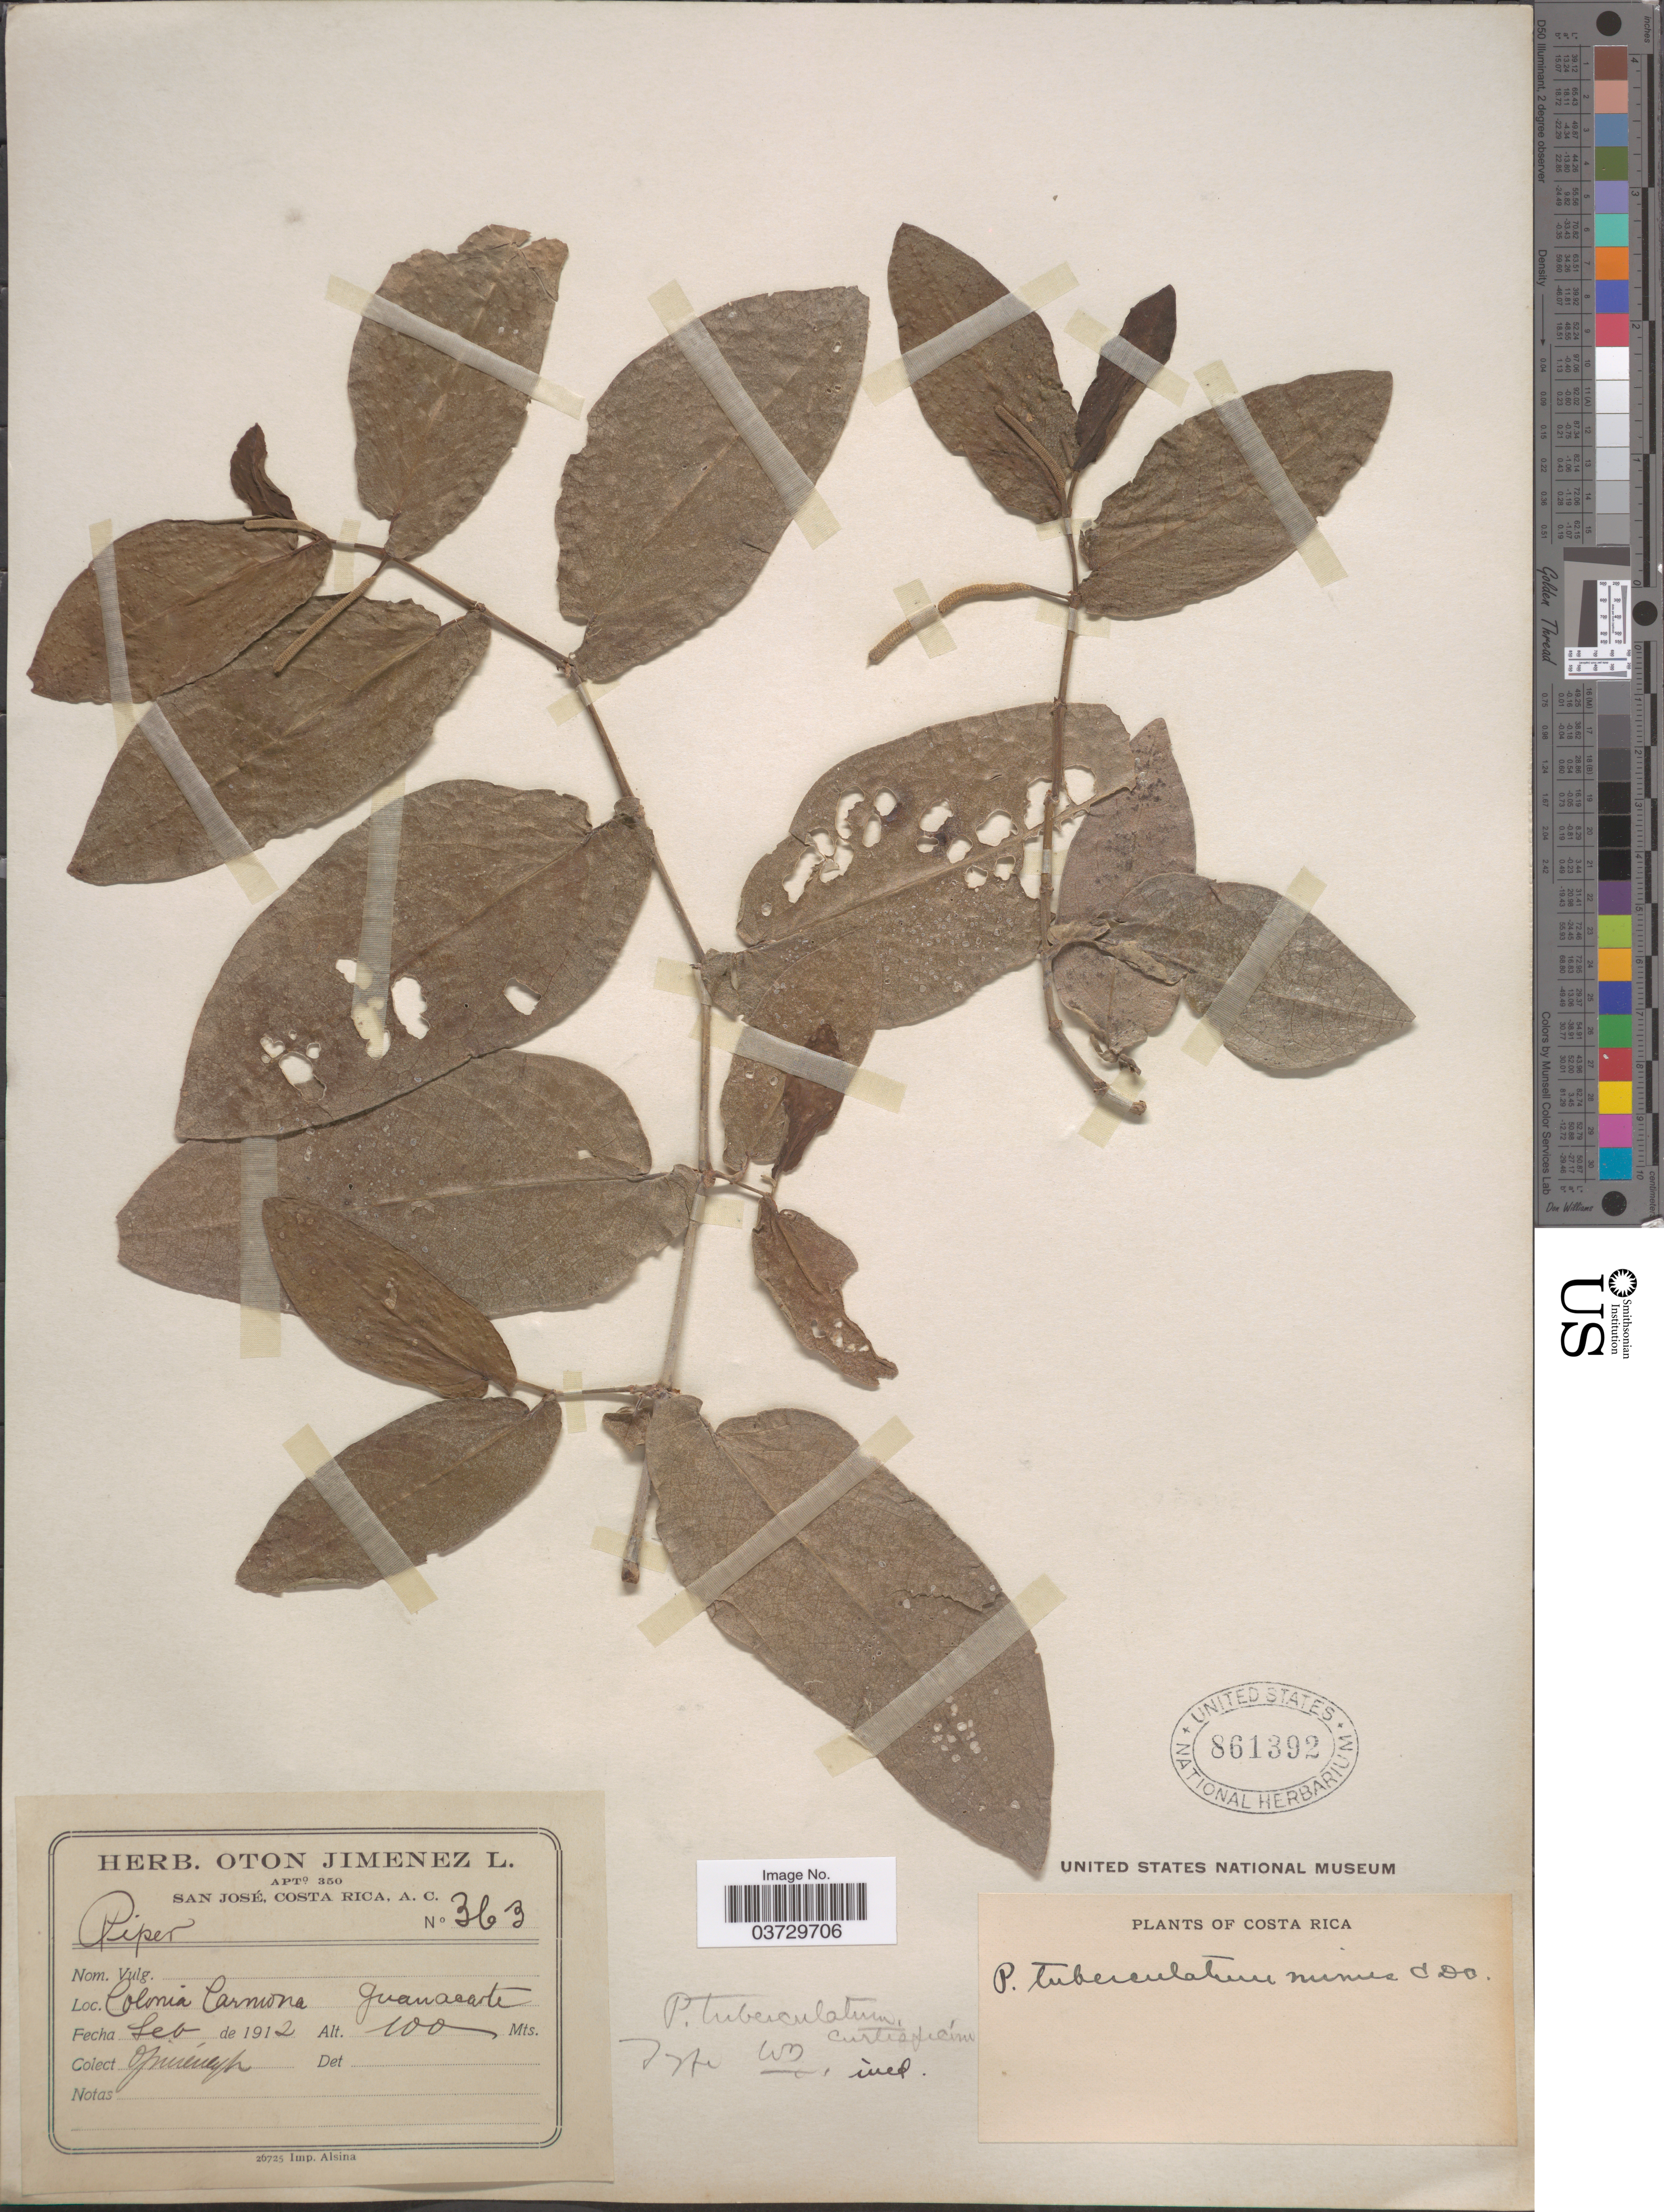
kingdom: Plantae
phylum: Tracheophyta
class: Magnoliopsida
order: Piperales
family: Piperaceae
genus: Piper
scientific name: Piper tuberculatum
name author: Jacq.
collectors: O. Jimenez L.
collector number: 363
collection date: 1912-02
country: Costa Rica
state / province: Guanacaste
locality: Colonia Carnione.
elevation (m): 100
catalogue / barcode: US 861392